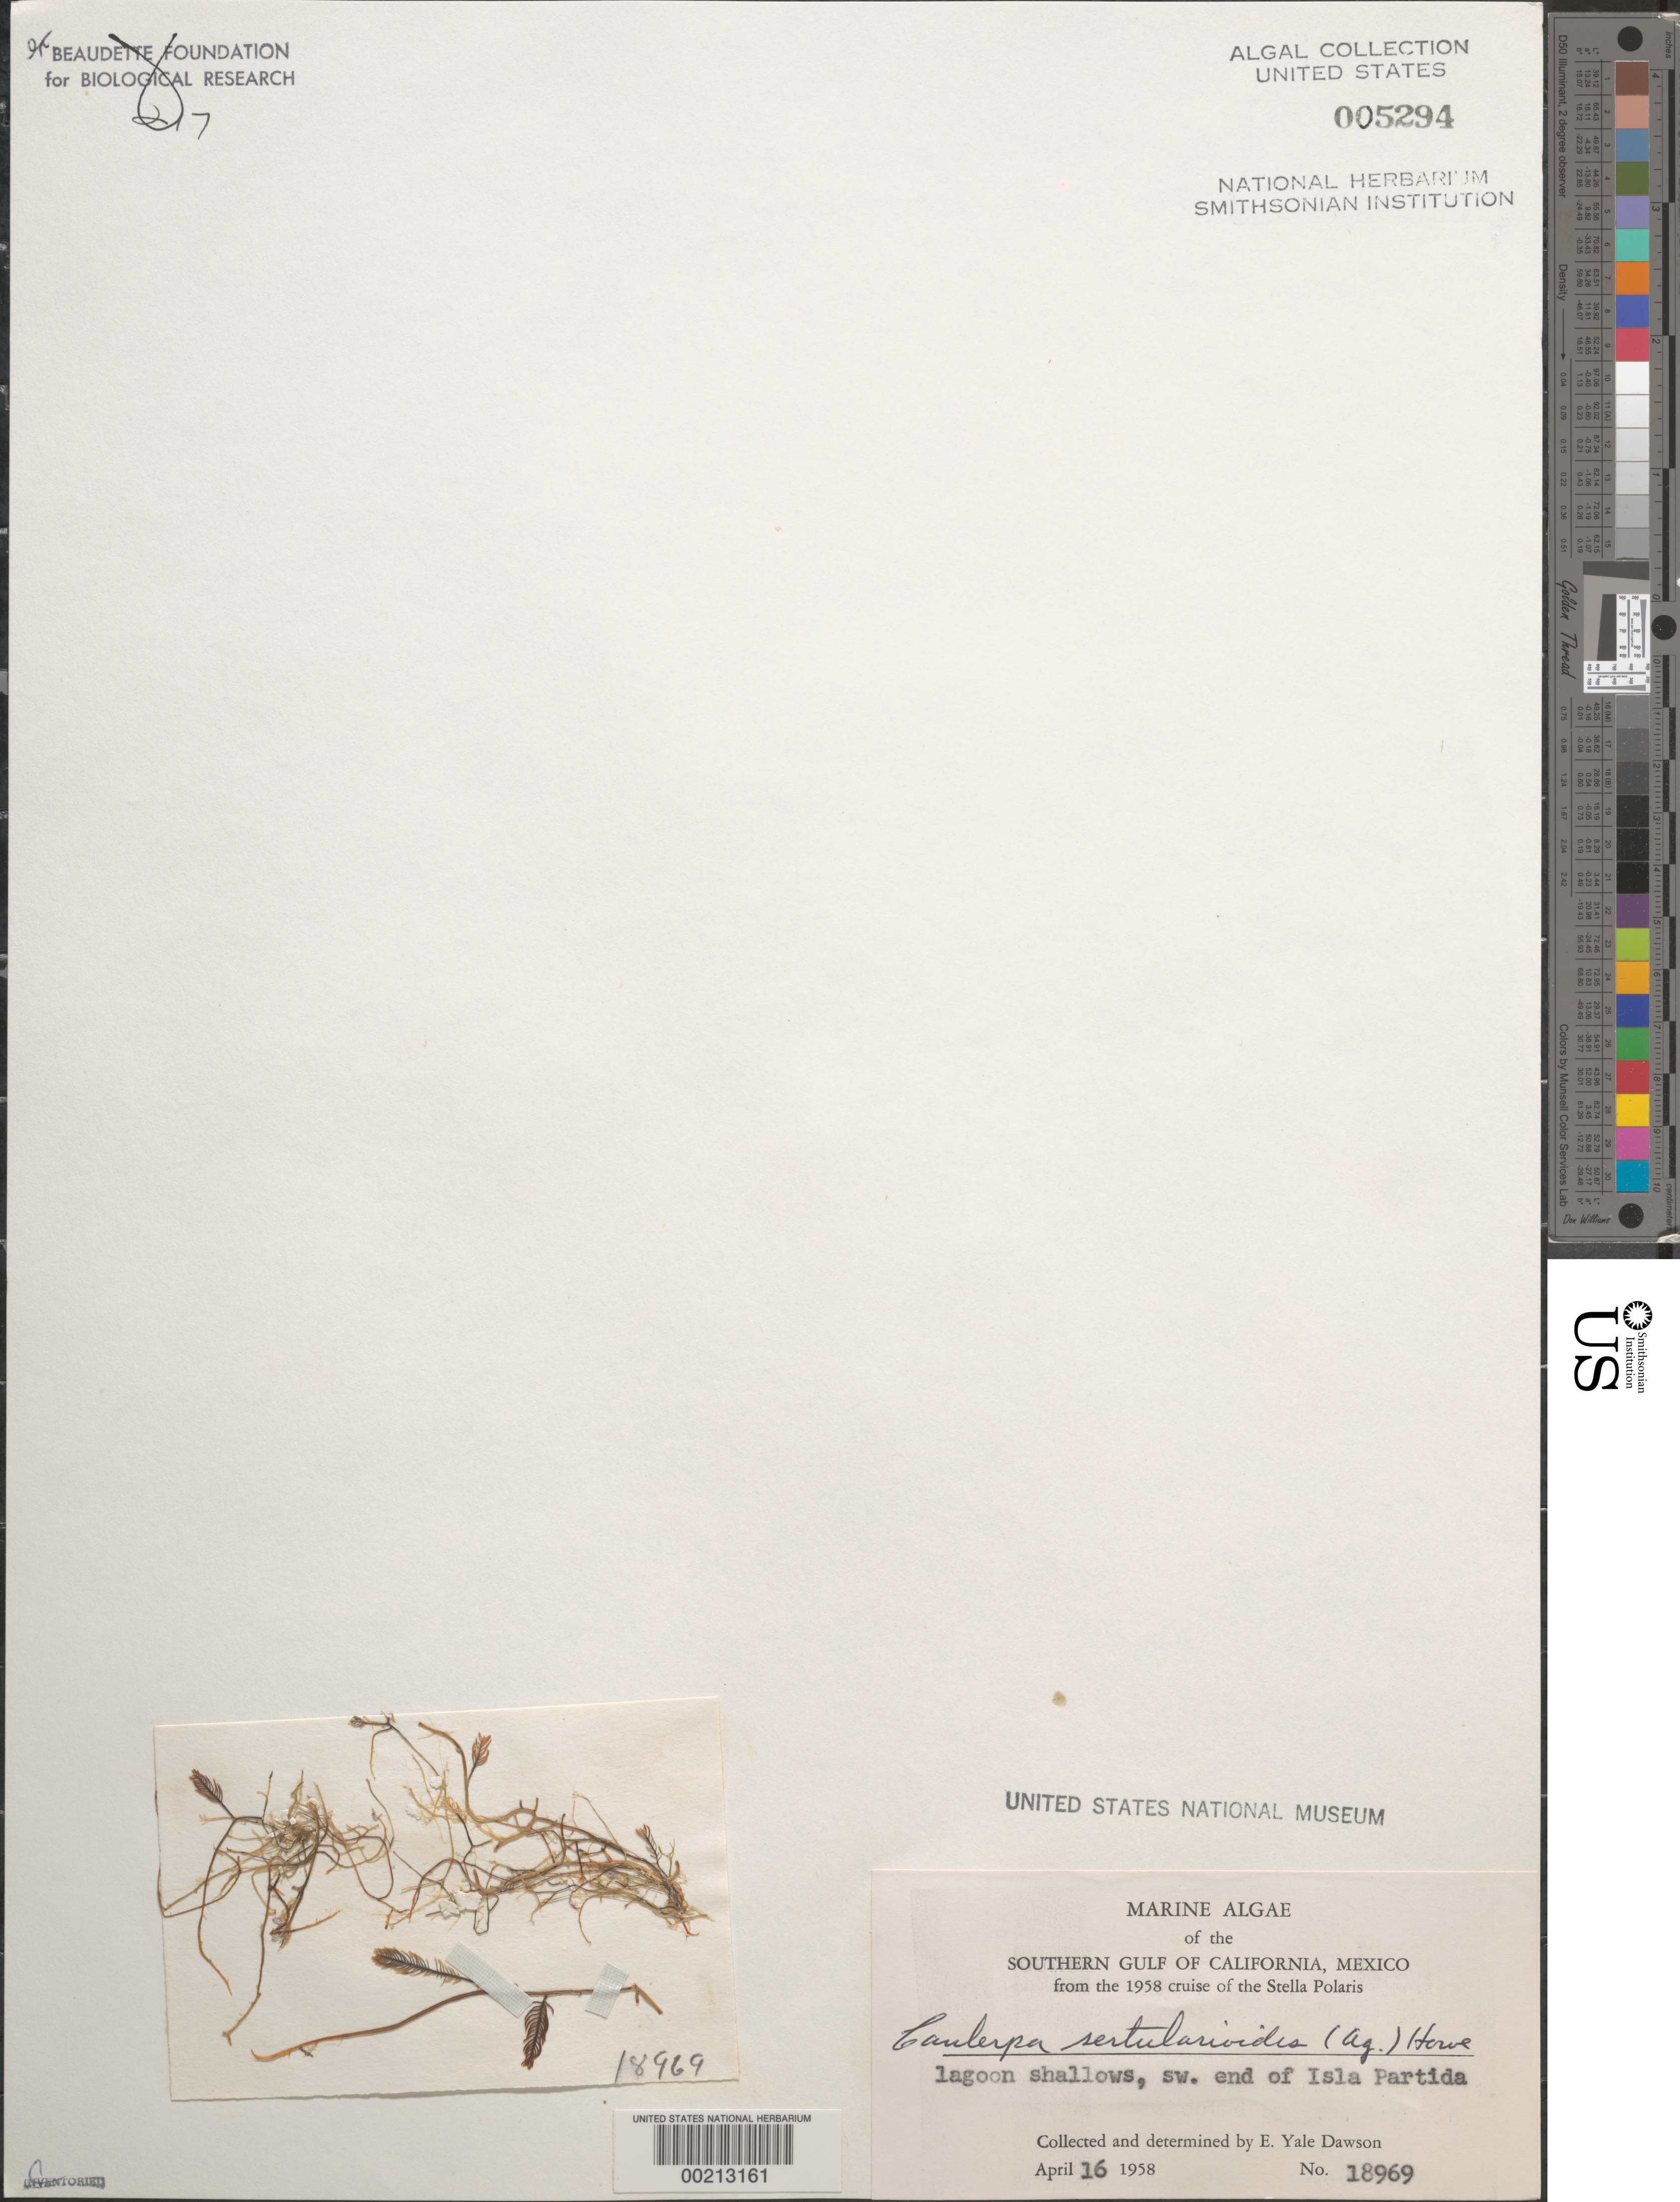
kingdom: Plantae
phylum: Chlorophyta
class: Ulvophyceae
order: Bryopsidales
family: Caulerpaceae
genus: Caulerpa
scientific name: Caulerpa sertularioides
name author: (S.G. Gmel.) M. Howe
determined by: Dawson, E. Y.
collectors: E. Y. Dawson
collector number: EYD 18969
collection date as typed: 16 Apr 1958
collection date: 1958-04-16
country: Mexico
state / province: Baja California Sur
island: Isla Partida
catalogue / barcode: US 5294